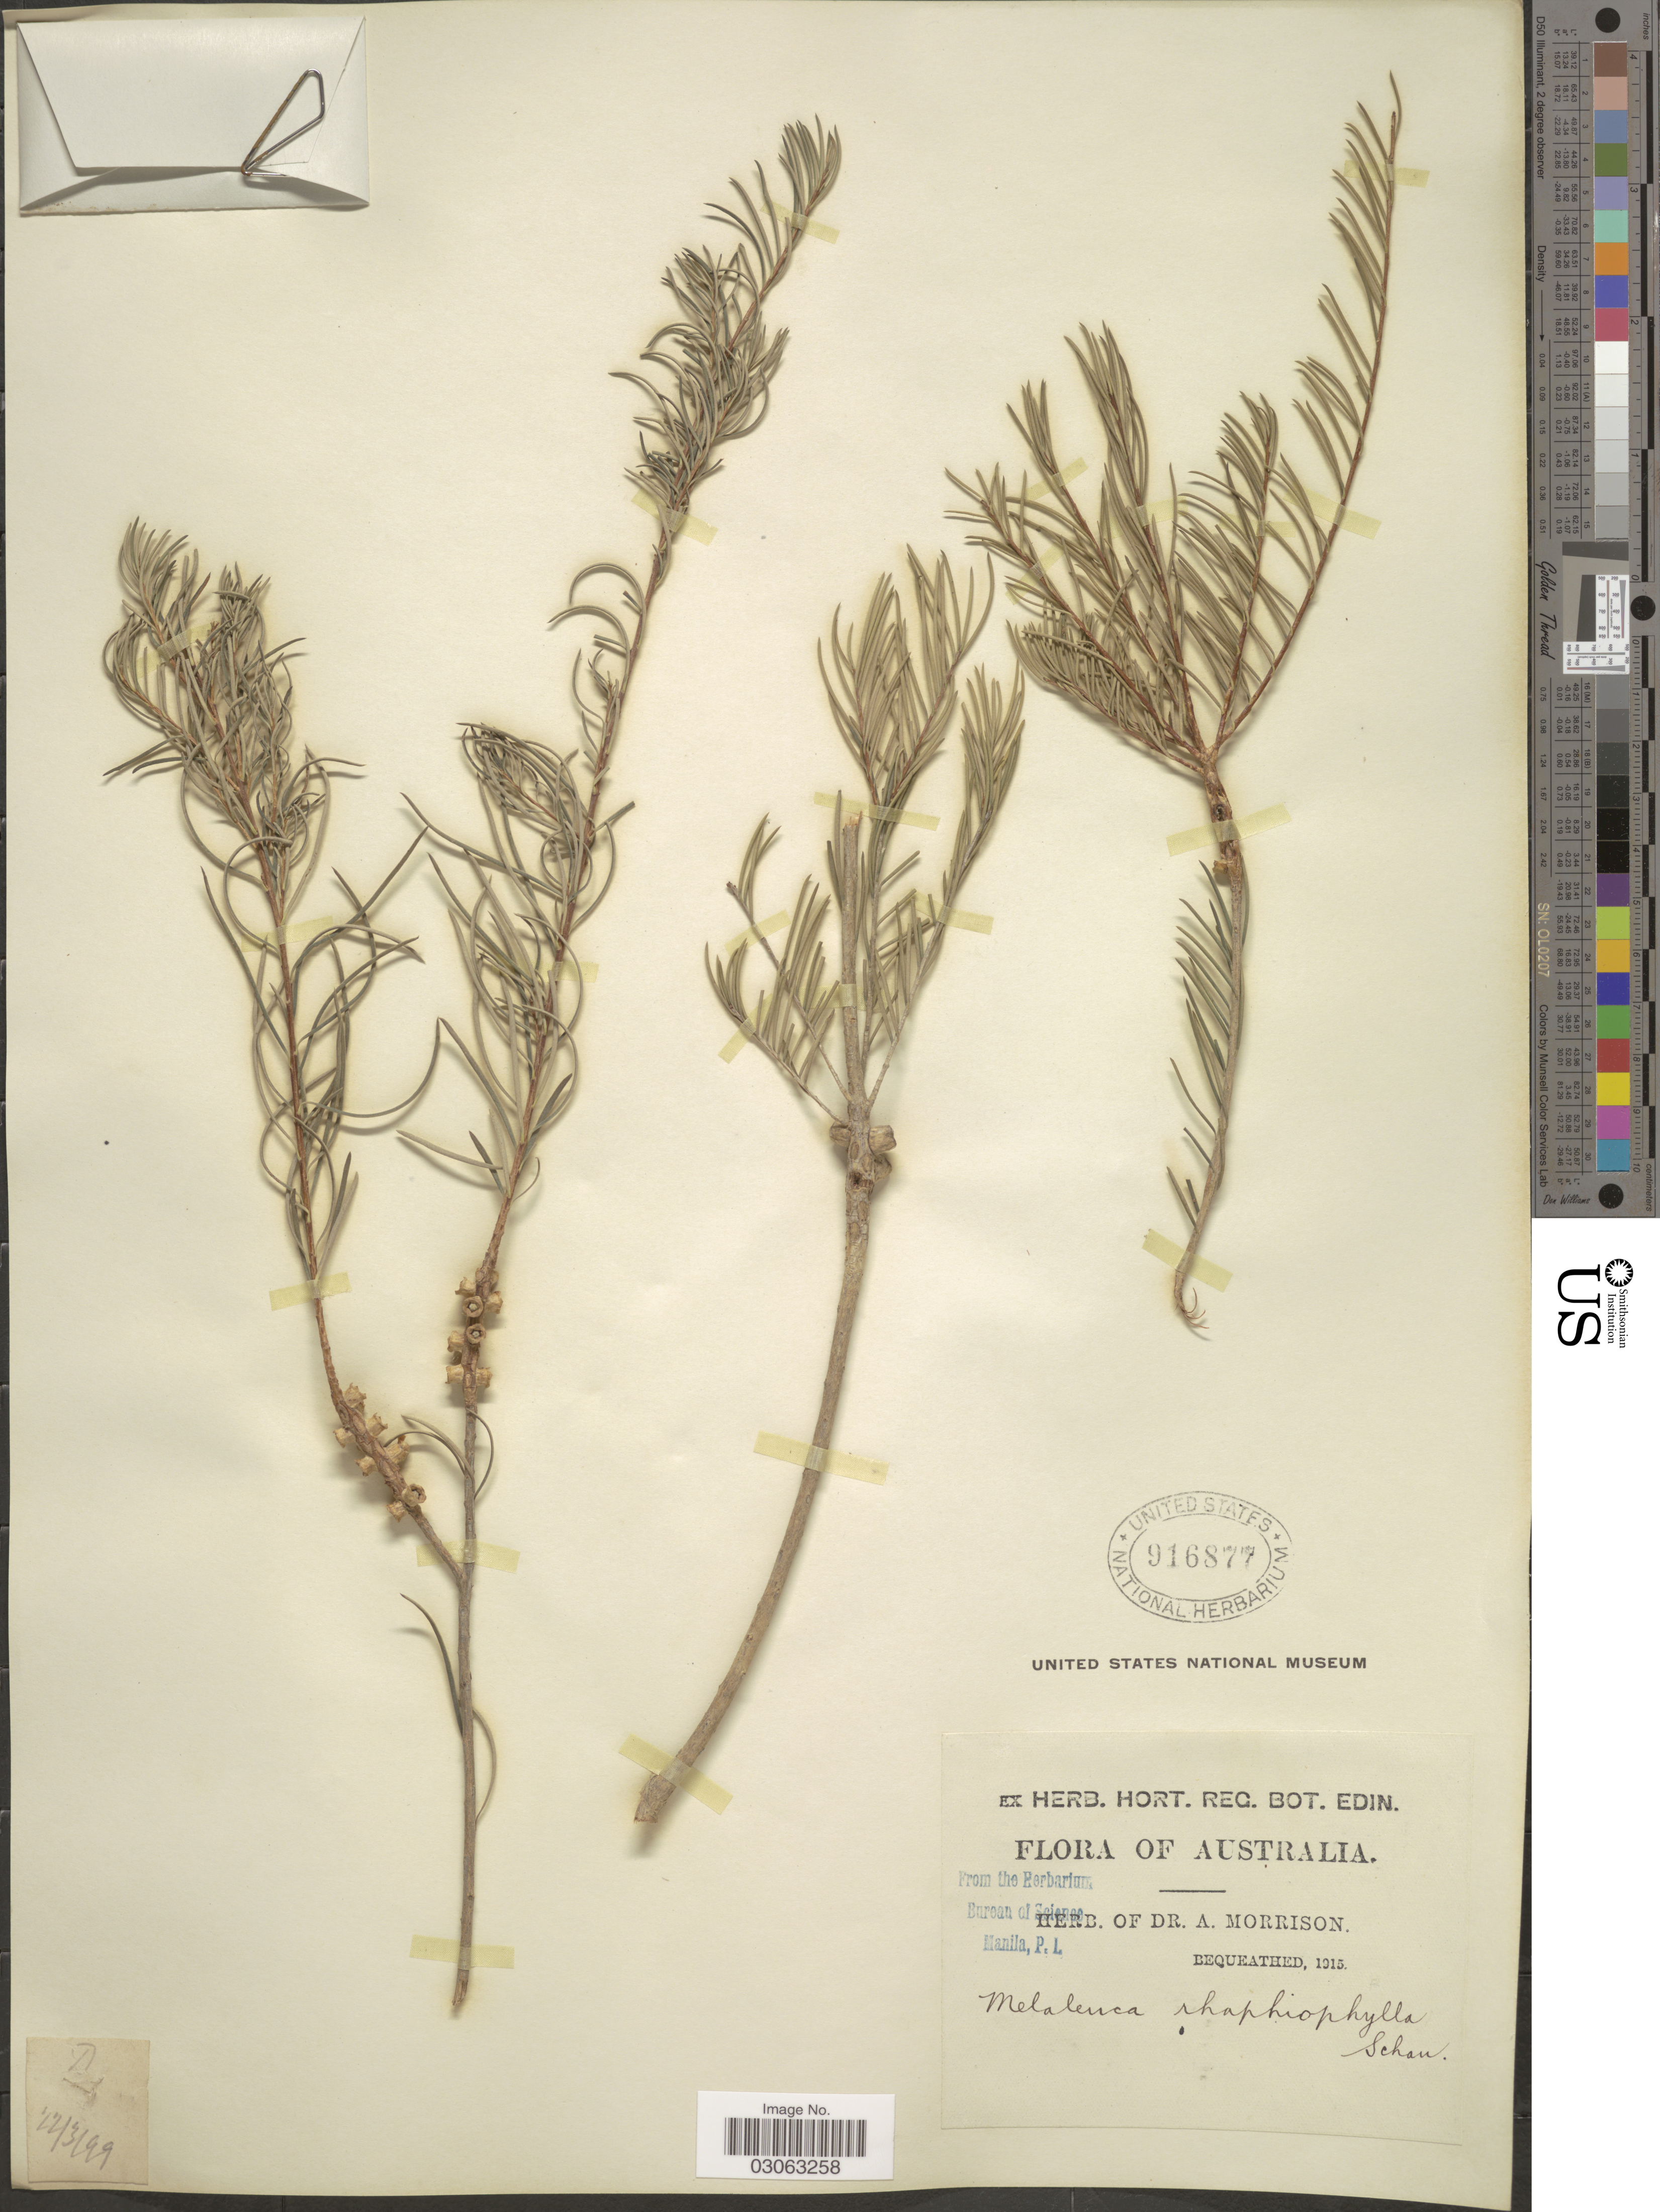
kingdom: Plantae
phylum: Tracheophyta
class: Magnoliopsida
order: Myrtales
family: Myrtaceae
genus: Melaleuca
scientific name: Melaleuca rhaphiophylla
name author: Schauer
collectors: ex herb. Dr. A. Morrison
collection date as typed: Transcribed d/m/y: 12/3/99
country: Australia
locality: D [unsure placement]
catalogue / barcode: US 916877